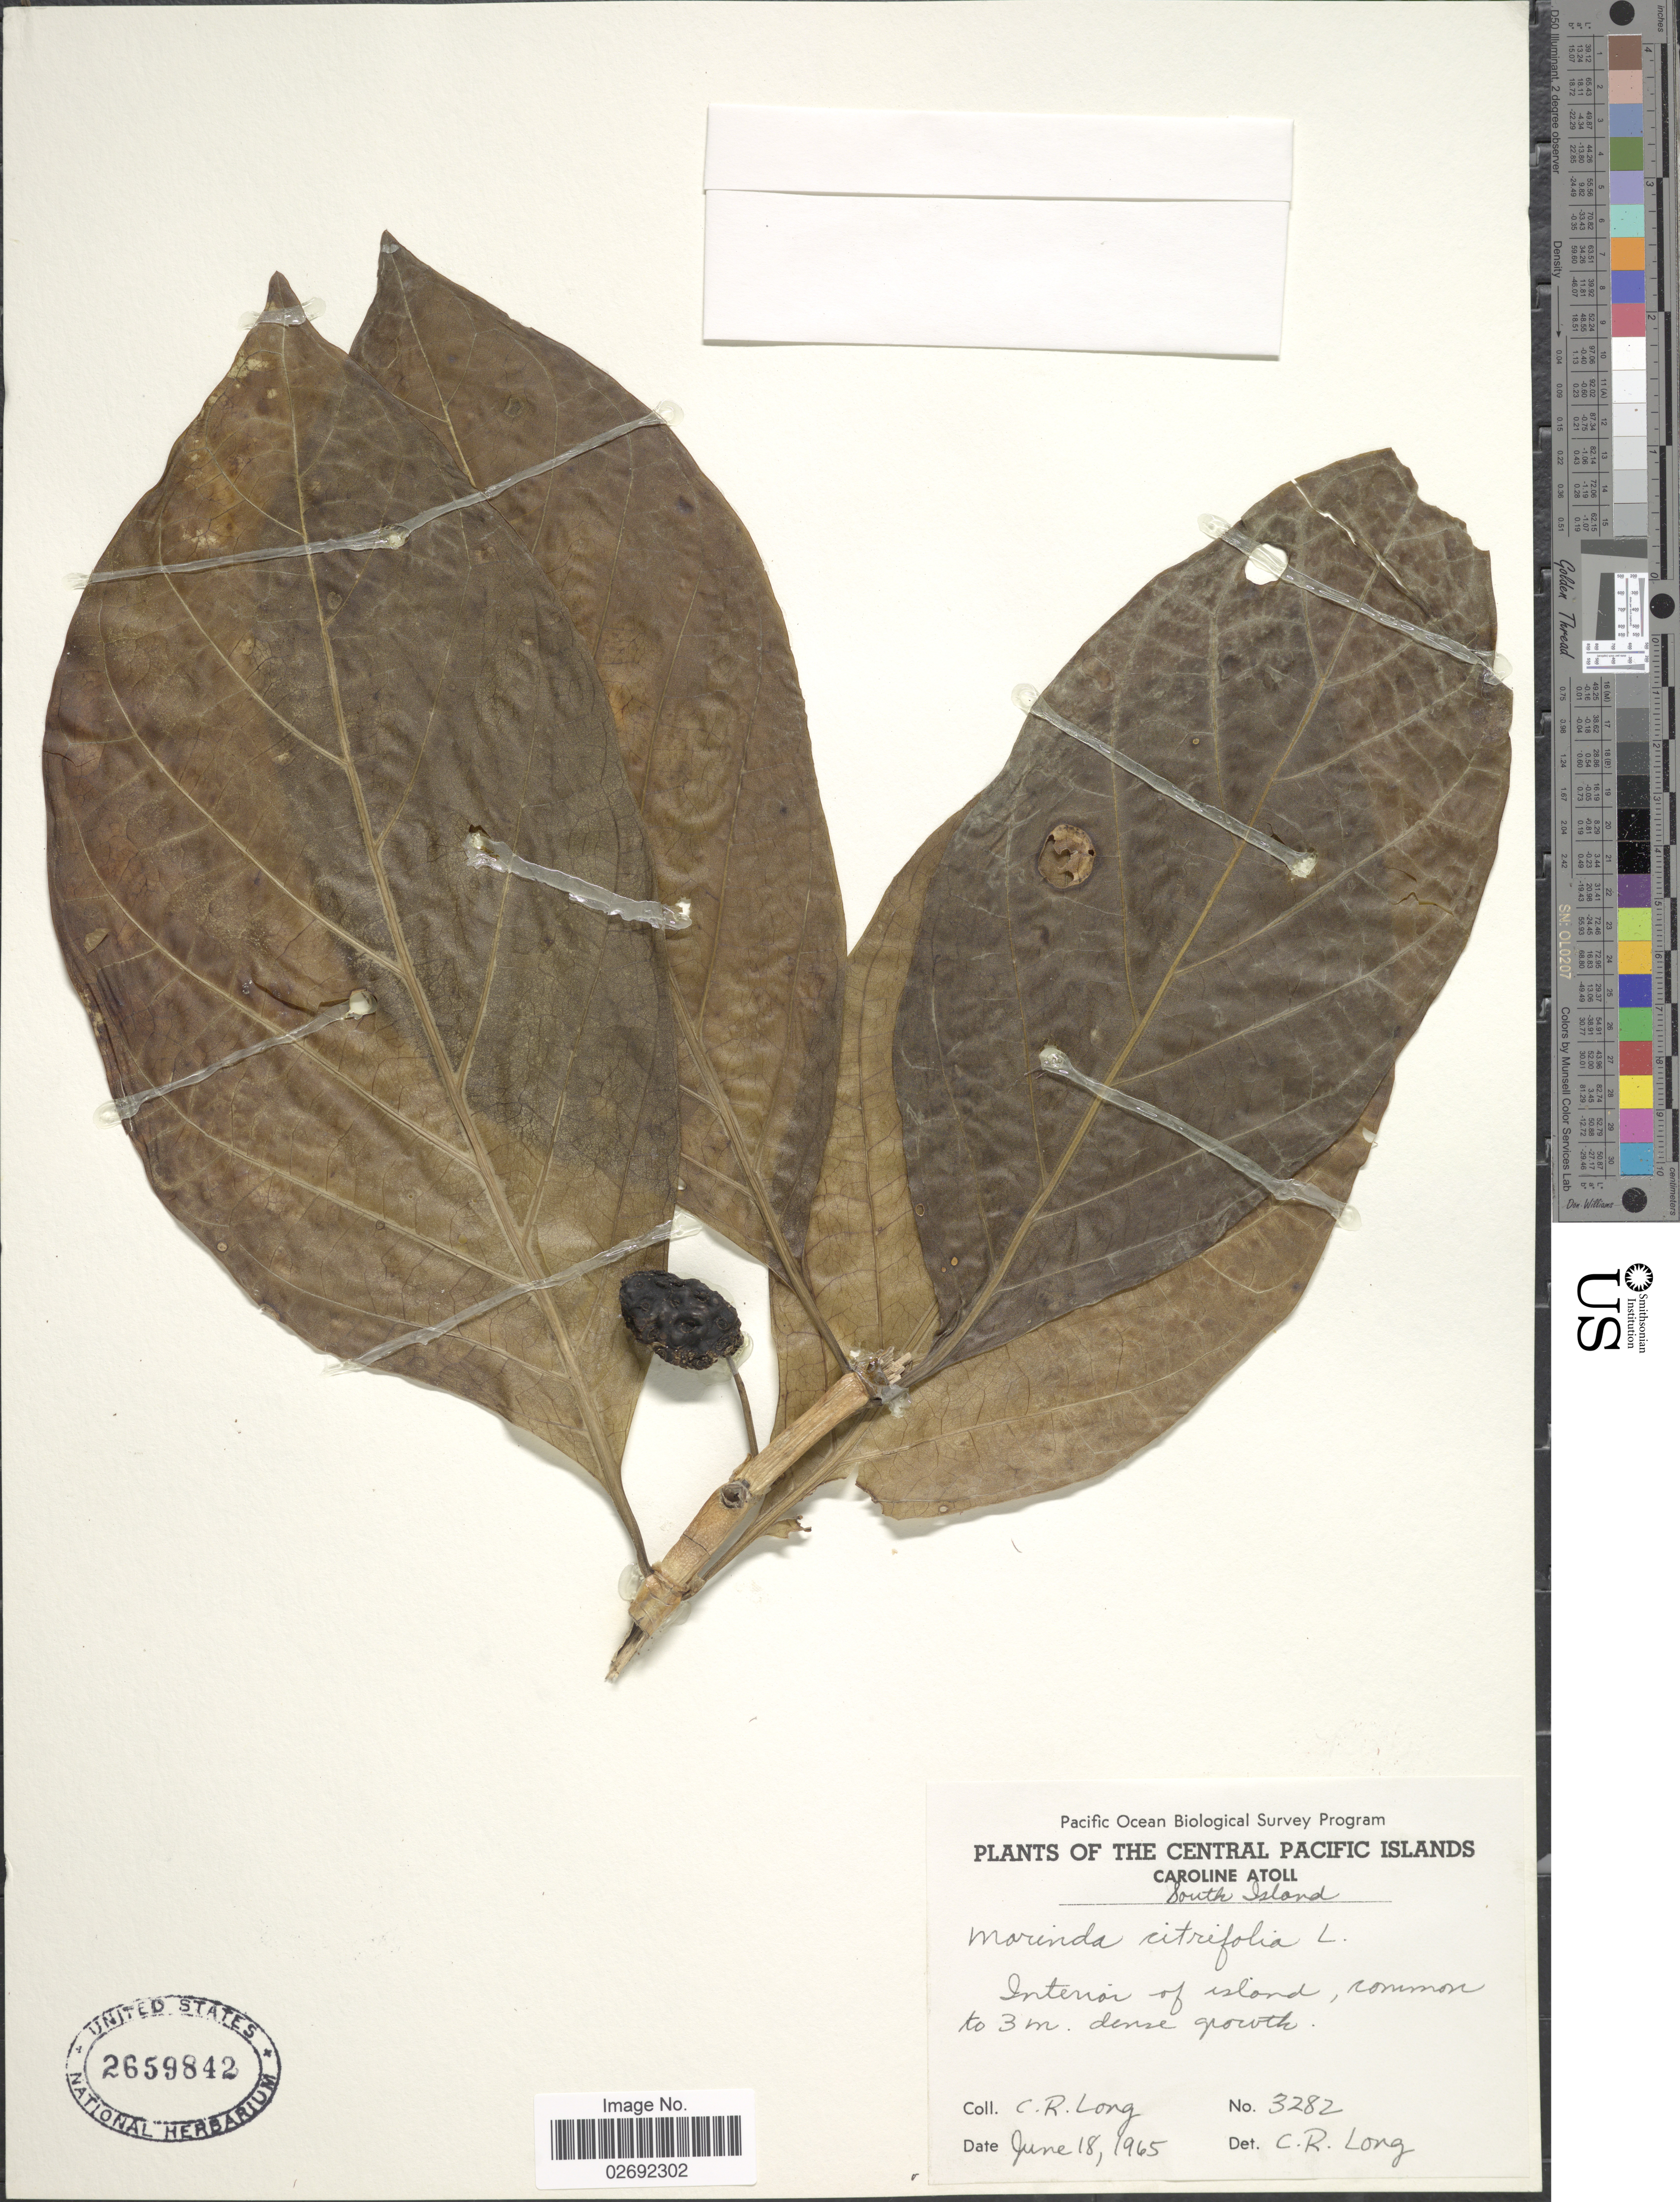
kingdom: Plantae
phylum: Tracheophyta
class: Magnoliopsida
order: Gentianales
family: Rubiaceae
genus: Morinda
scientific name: Morinda citrifolia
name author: L.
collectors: C. R. Long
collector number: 3282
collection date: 1965-06-18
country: Kiribati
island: Caroline Atoll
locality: Central Pacific Islands. Caroline Atoll. South Island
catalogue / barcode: US 2659842